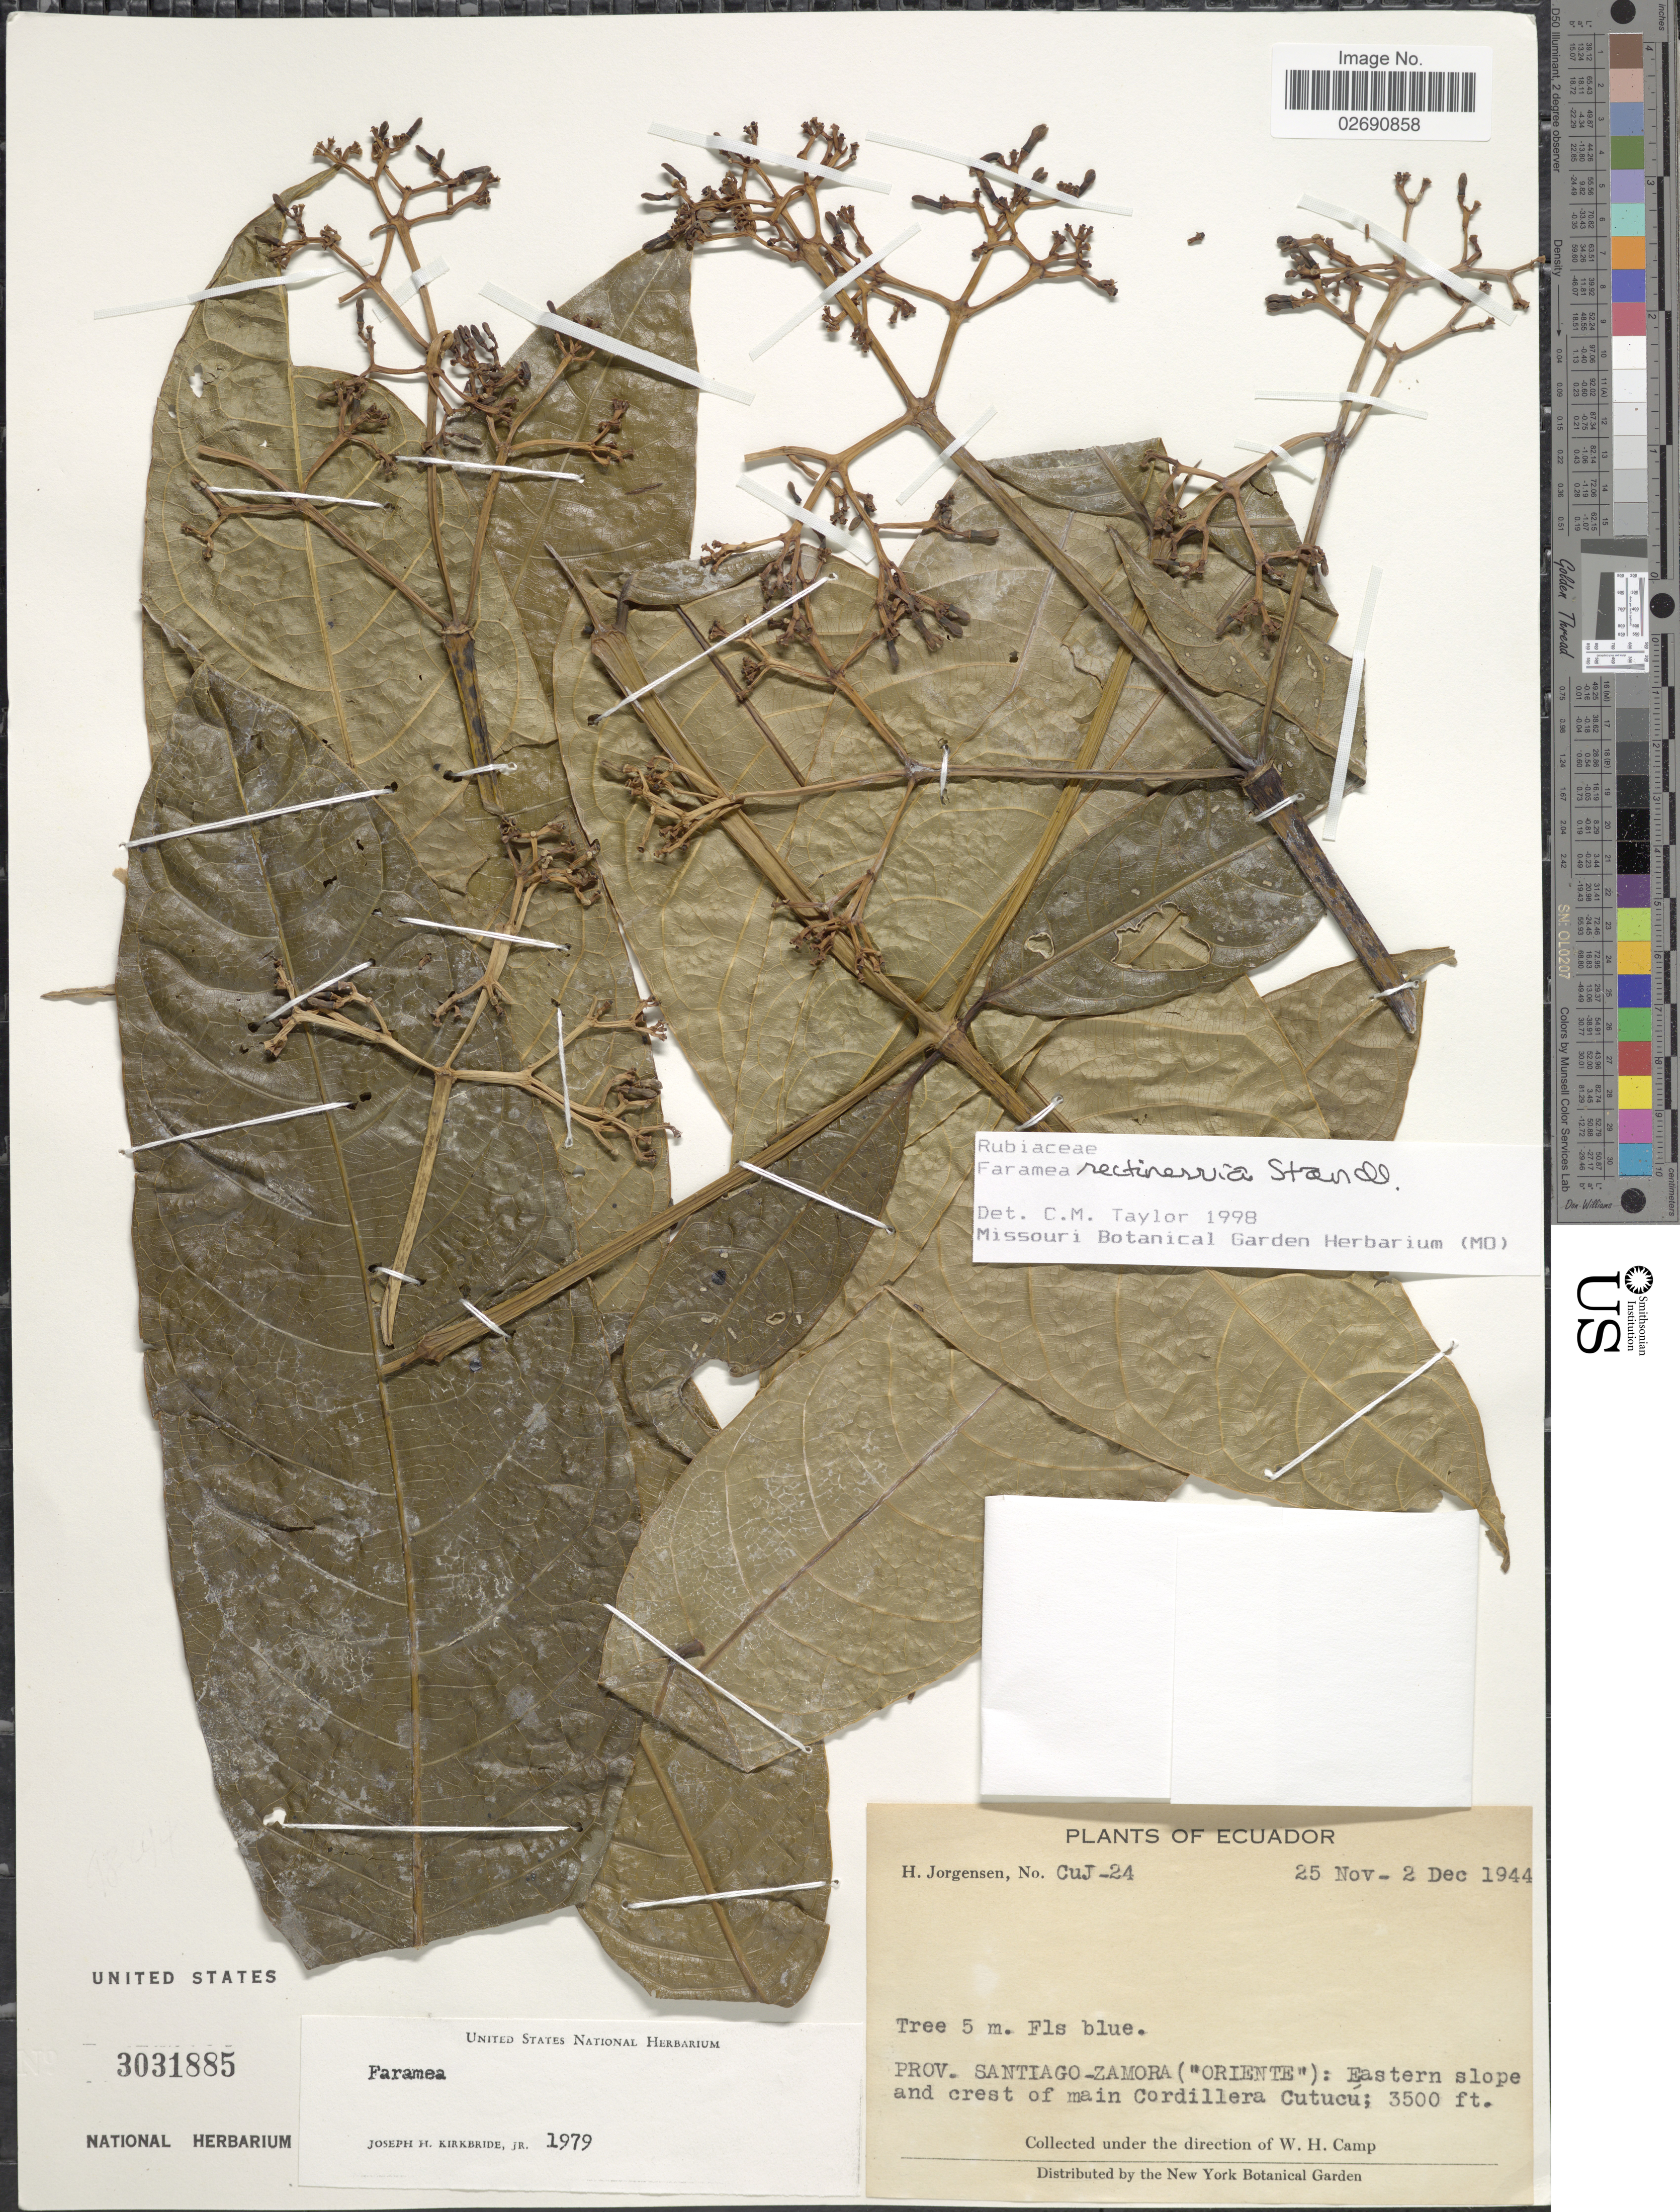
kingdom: Plantae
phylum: Tracheophyta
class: Magnoliopsida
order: Gentianales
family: Rubiaceae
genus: Faramea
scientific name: Faramea rectinervia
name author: Standl.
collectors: H. Jørgensen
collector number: CuJ-24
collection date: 1944-11-25/1944-12-02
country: Ecuador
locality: Prov. Santiago-Zamora ("Oriente"): Eastern slope and crest of main Cordillera Cutucu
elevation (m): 1067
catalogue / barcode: US 3031885